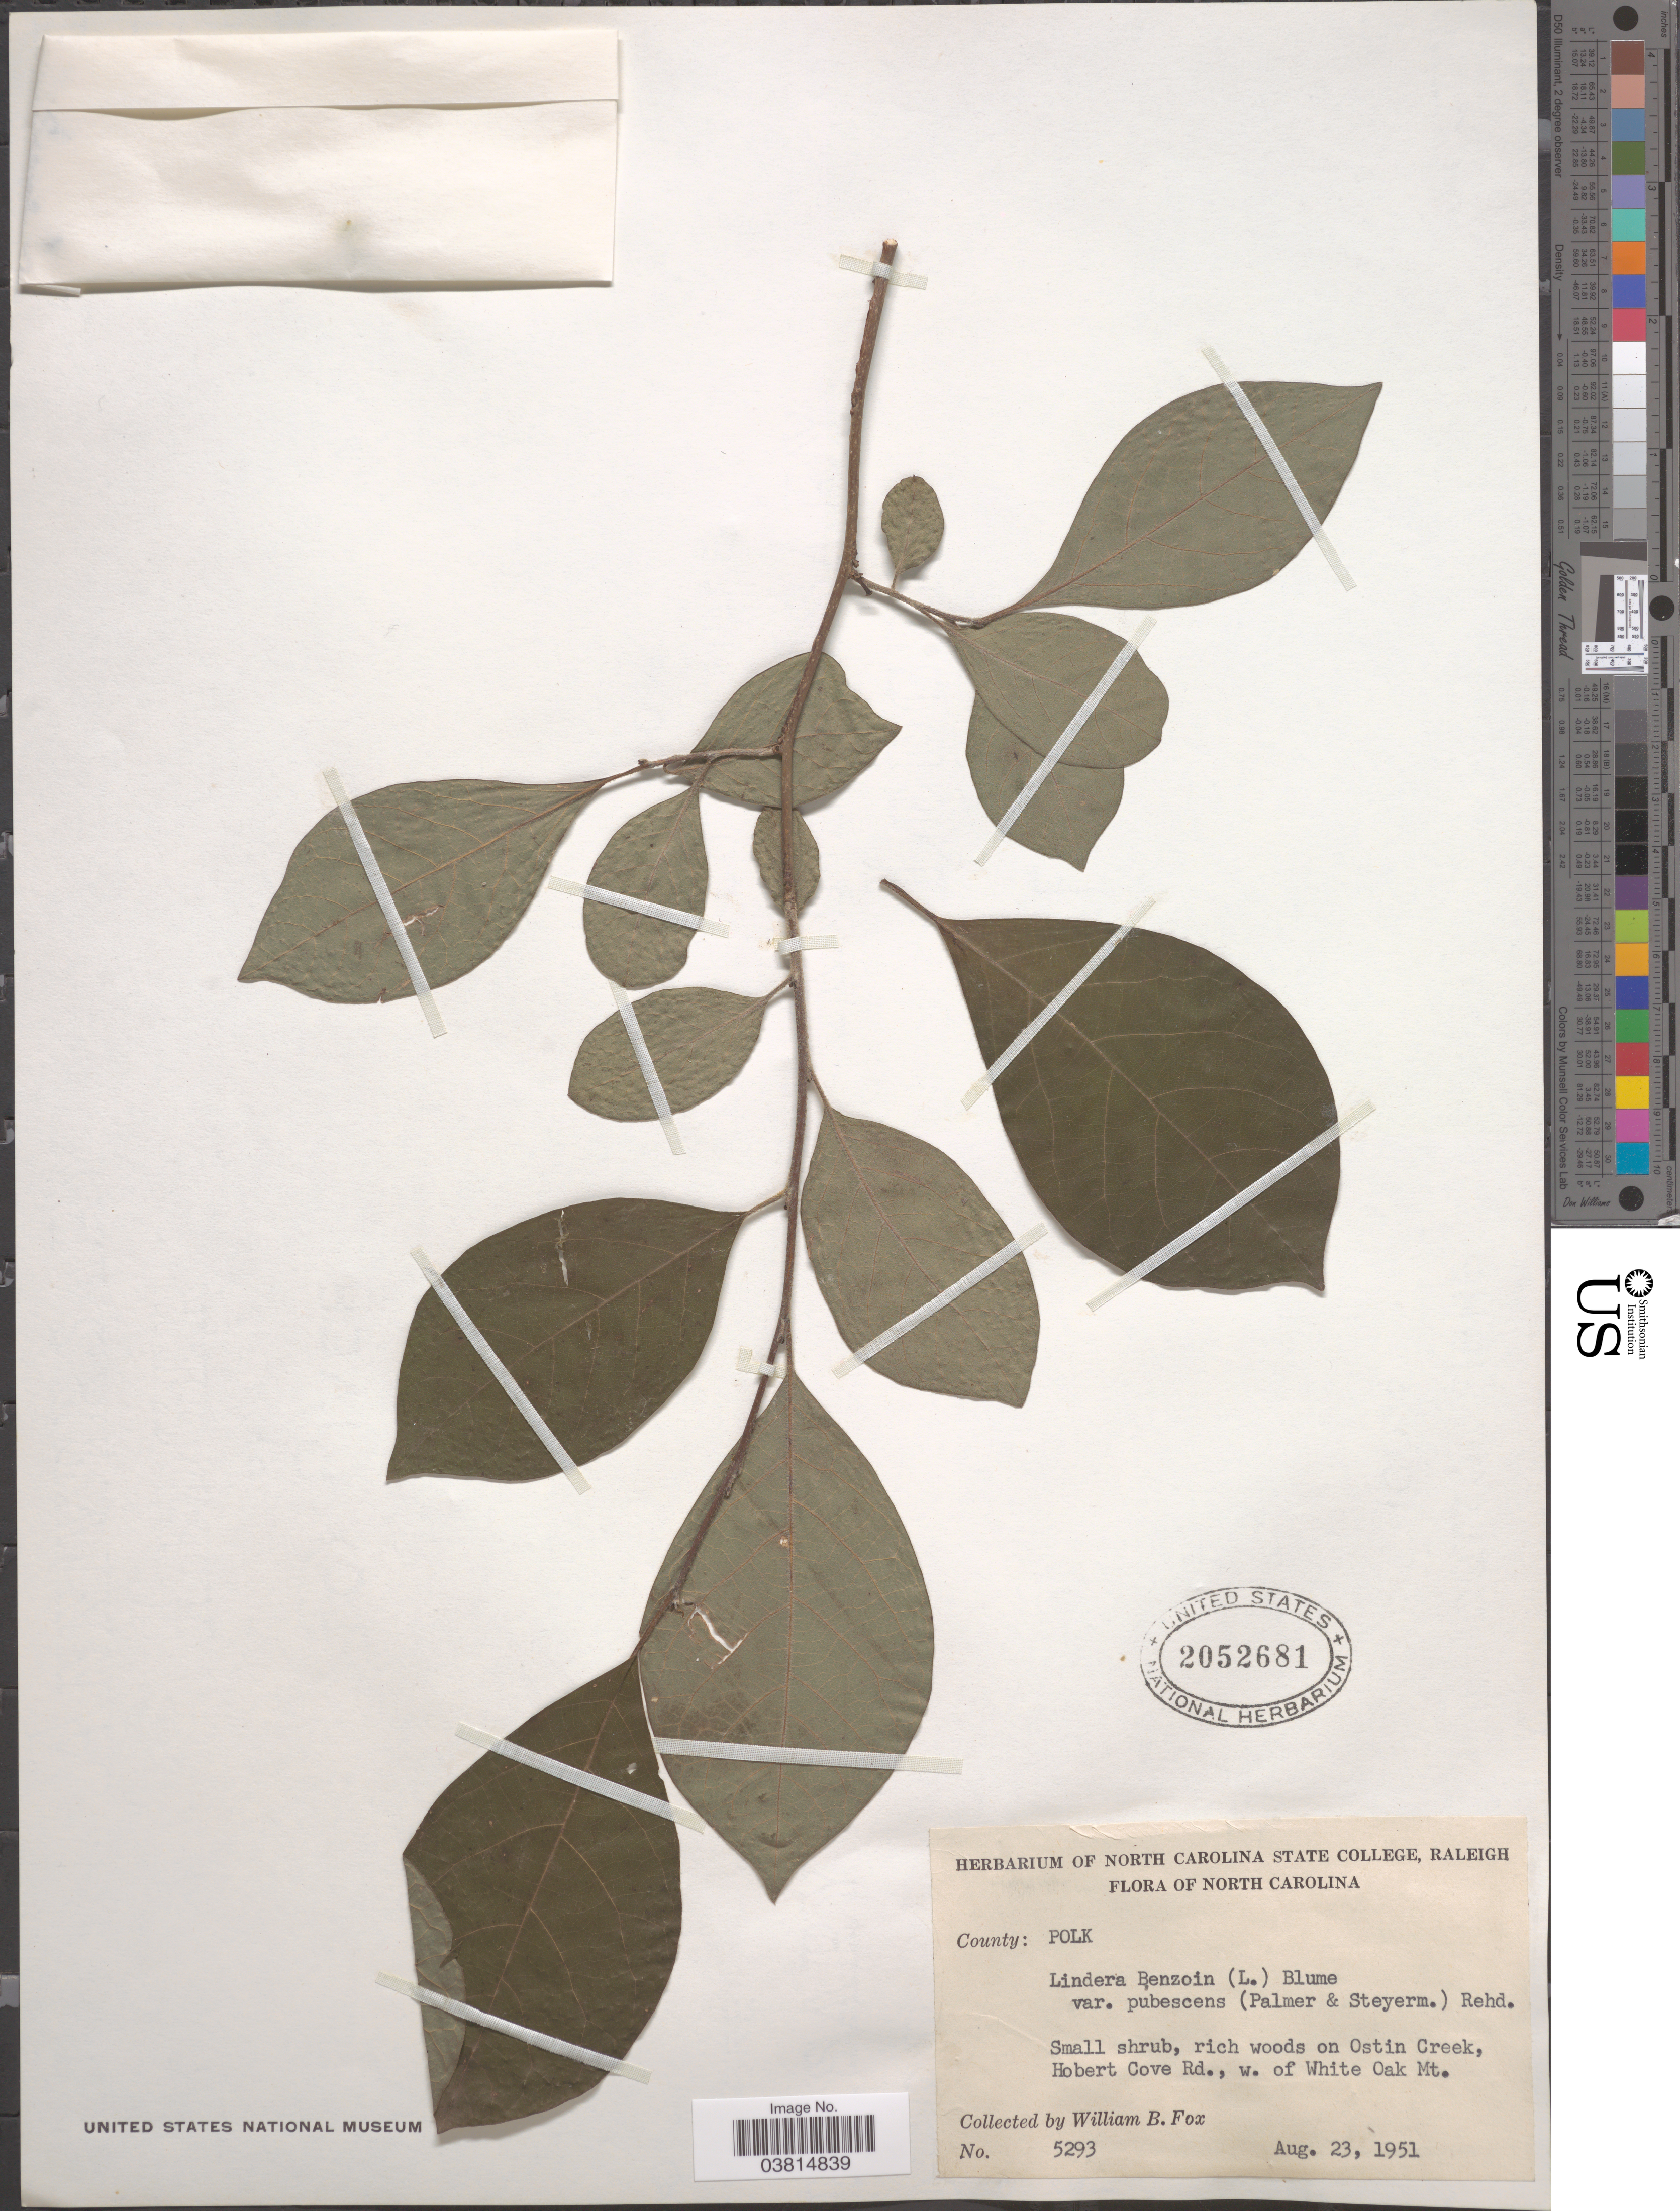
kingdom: Plantae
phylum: Tracheophyta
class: Magnoliopsida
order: Laurales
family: Lauraceae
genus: Lindera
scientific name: Lindera benzoin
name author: (L.) Blume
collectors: W. B. Fox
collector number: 5293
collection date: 1951-08-23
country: United States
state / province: North Carolina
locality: County: Polk. On Ostin Creek, Hobert Cove Rd., w. of White Oak Mt.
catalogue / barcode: US 2052681